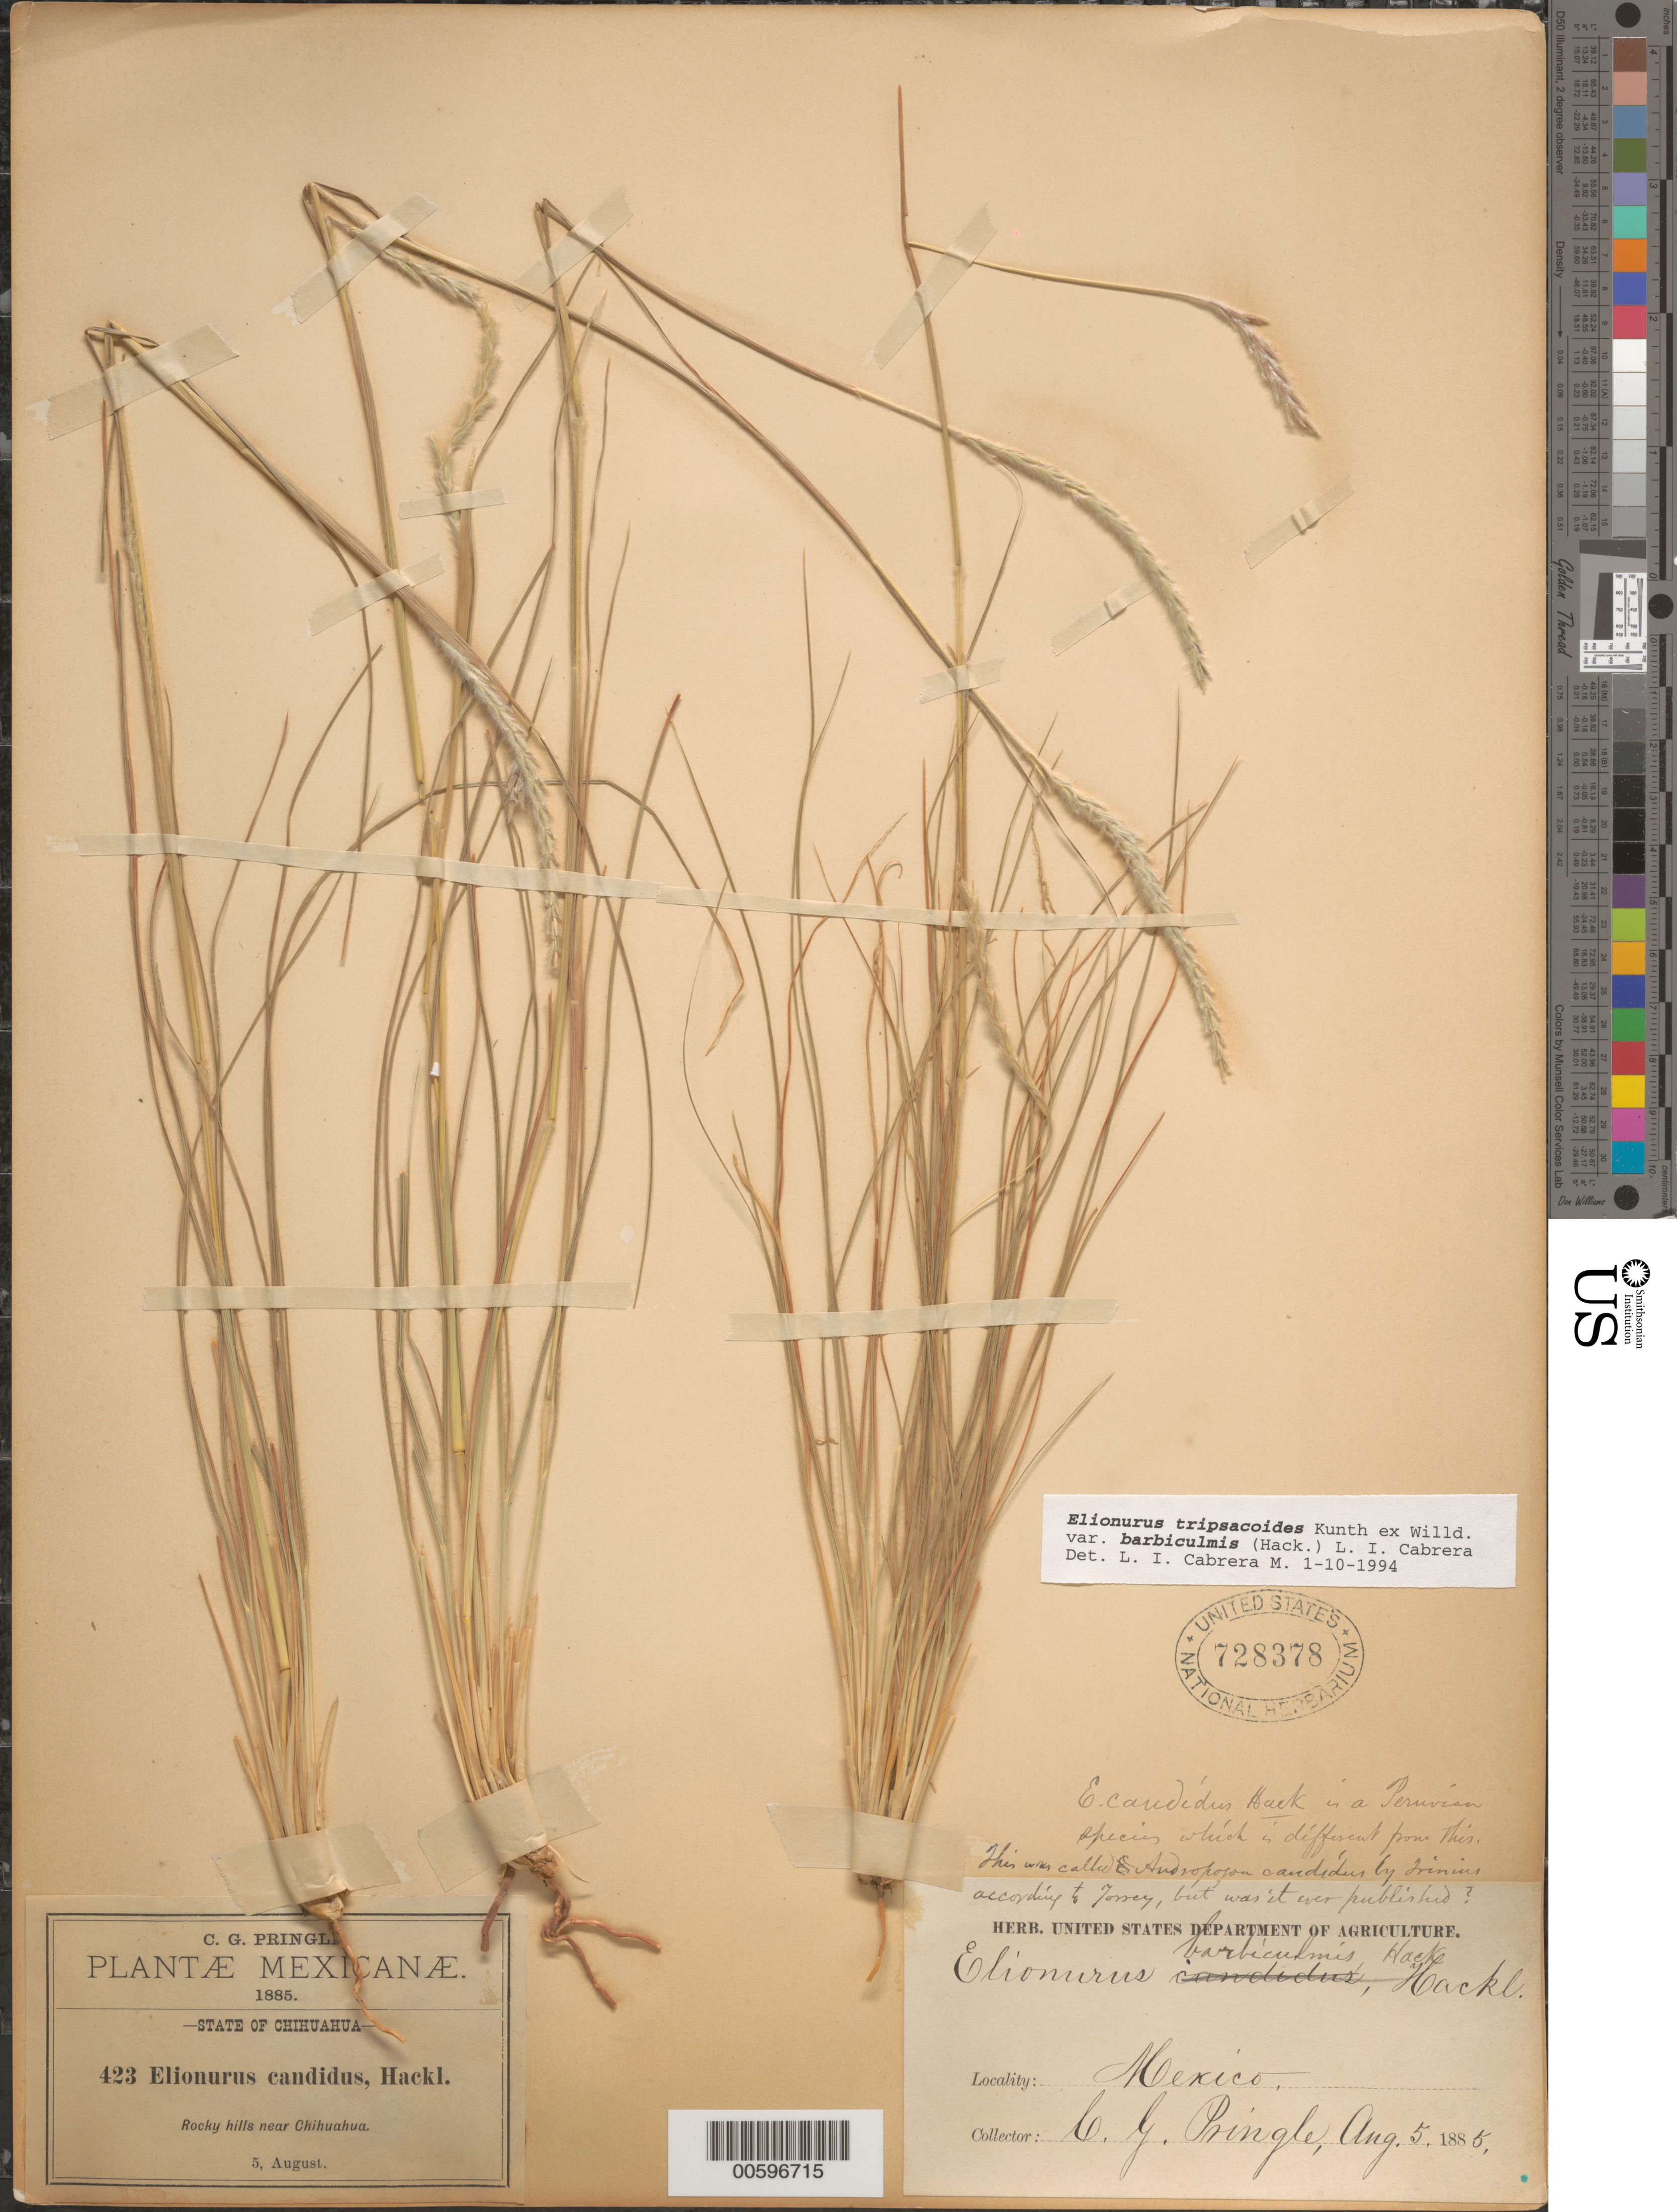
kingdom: Plantae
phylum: Tracheophyta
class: Liliopsida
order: Poales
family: Poaceae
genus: Elionurus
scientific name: Elionurus tripsacoides var. barbiculmis (Hack.) L.I. Cabrera & Dávila, comb. ined.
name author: (Hack.) L.I. Cabrera & Dávila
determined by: Cabrera M., L. I.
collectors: C. G. Pringle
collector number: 423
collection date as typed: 5 Aug 1885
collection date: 1885-08-05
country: Mexico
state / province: Chihuahua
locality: Near Chihuahua.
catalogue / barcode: US 728378